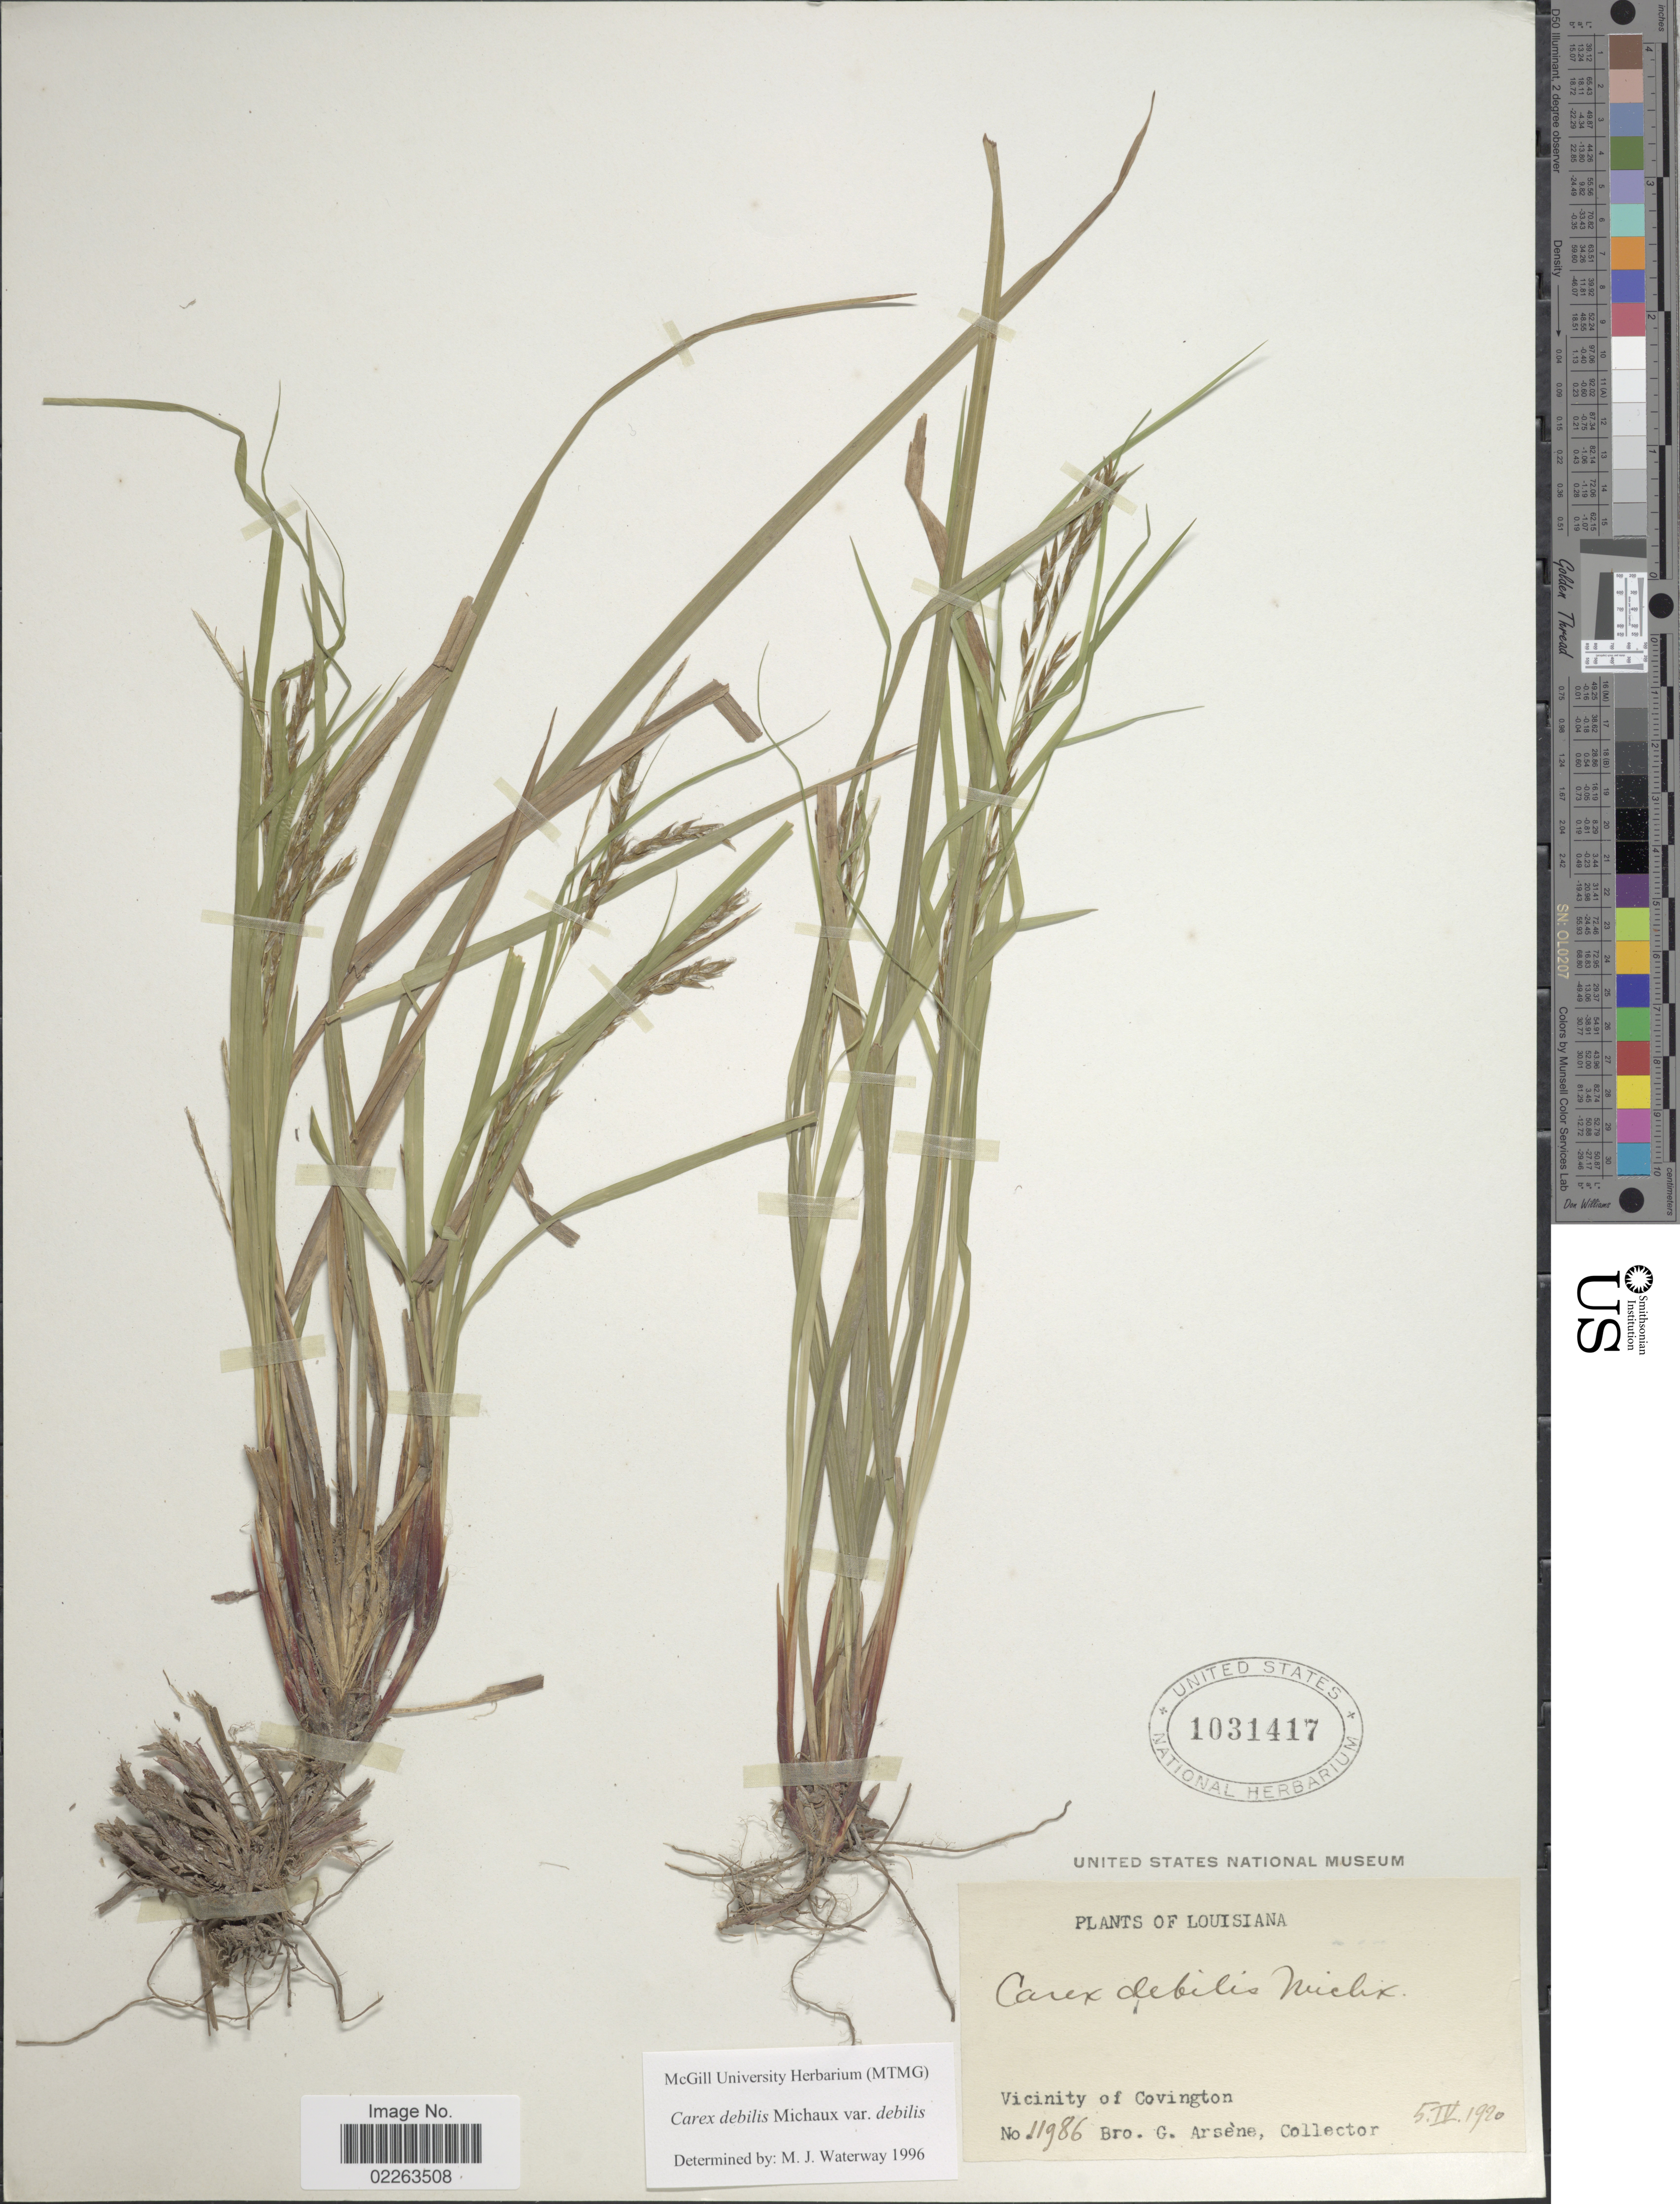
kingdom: Plantae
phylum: Tracheophyta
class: Liliopsida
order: Poales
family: Cyperaceae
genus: Carex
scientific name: Carex debilis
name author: Michx.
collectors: Bro. G. Arsène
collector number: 11986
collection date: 1920-04-05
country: United States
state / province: Louisiana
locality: Vicinity of Covington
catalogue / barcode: US 1031417